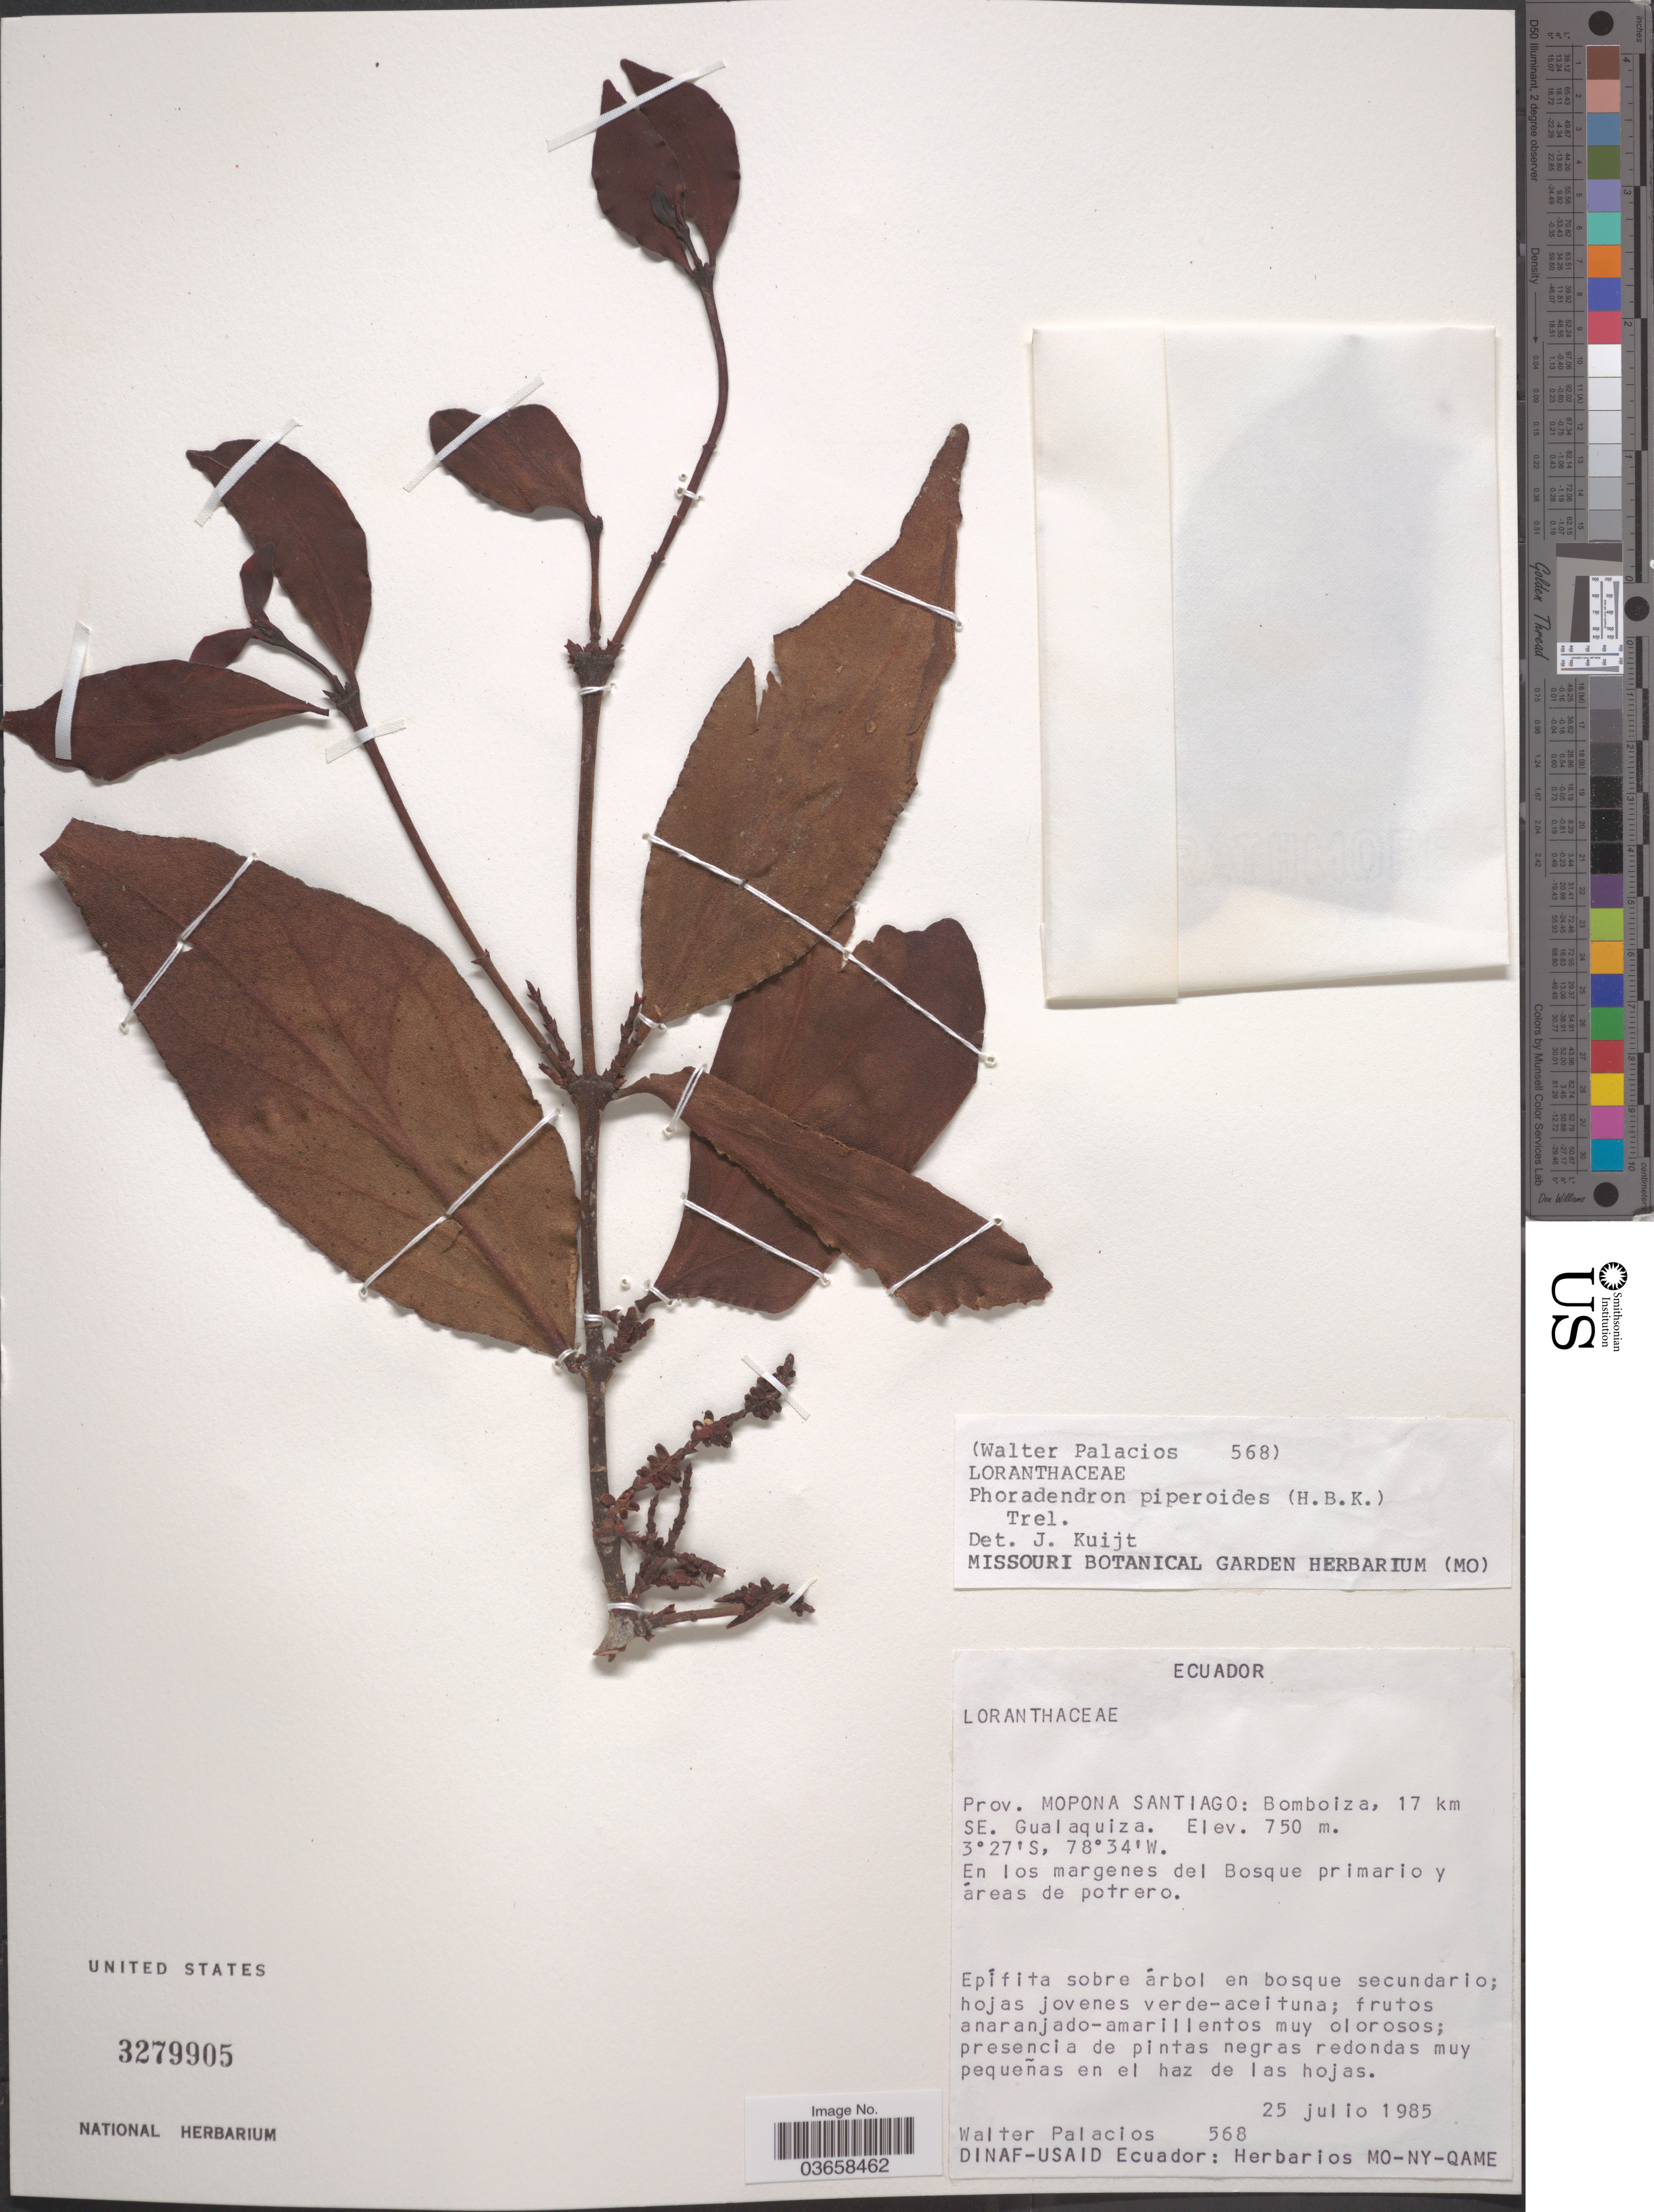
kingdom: Plantae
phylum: Tracheophyta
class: Magnoliopsida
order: Santalales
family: Viscaceae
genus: Phoradendron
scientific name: Phoradendron piperoides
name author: (Kunth) Trel.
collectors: W. Palacios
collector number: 568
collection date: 1985-07-25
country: Ecuador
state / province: Morona-Santiago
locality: Prov. Mopona Santiago: Bomboiza, 17 km SE. Gualaquiza.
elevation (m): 750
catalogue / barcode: US 3279905